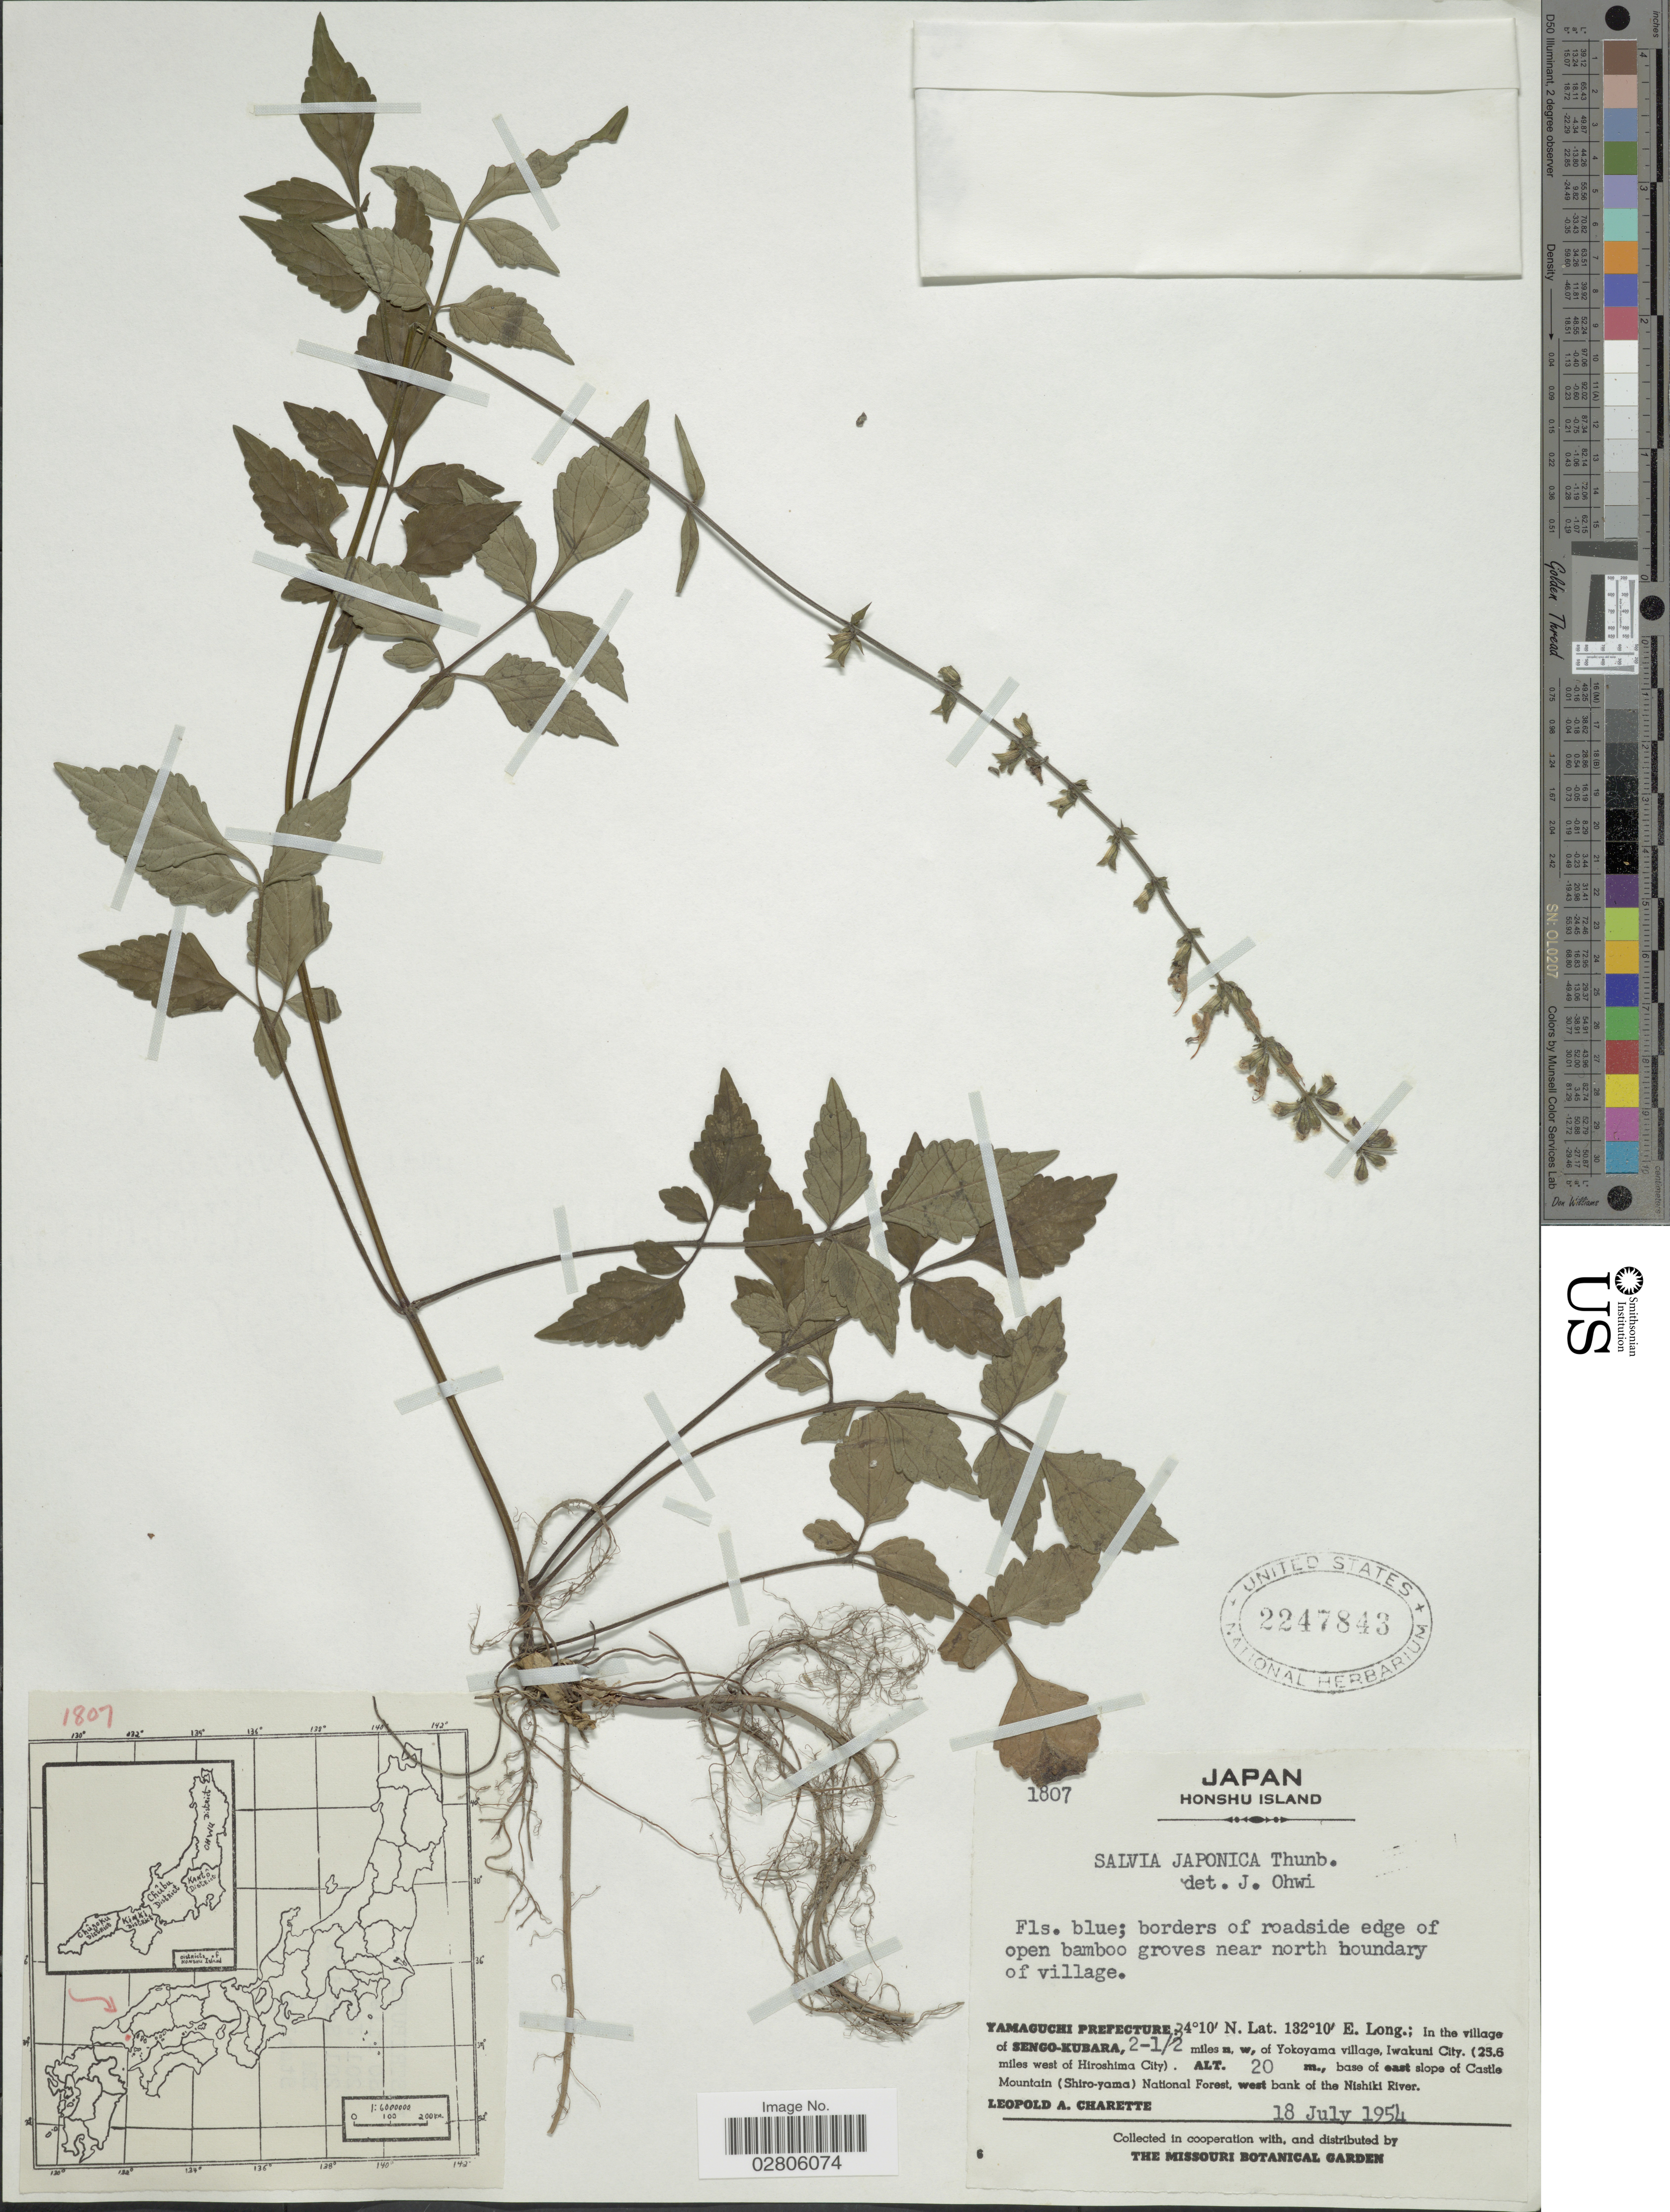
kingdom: Plantae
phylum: Tracheophyta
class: Magnoliopsida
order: Lamiales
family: Lamiaceae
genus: Salvia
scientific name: Salvia japonica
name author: Thunb.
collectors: L. A. Charette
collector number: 1807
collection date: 1954-07-18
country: Japan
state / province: Yamaguti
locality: Honshu Island, Yamaguchi Prefecture: In the village of Sengo-Kubara, 2-1/2 miles n.w. of Yokoyama village, Iwakuni City. (25.6 miles west of Hiroshima City), base of east slope of Castle Mountain (Shiro-yama) National Forest, west bank of the Nishiki River.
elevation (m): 20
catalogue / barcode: US 2247843